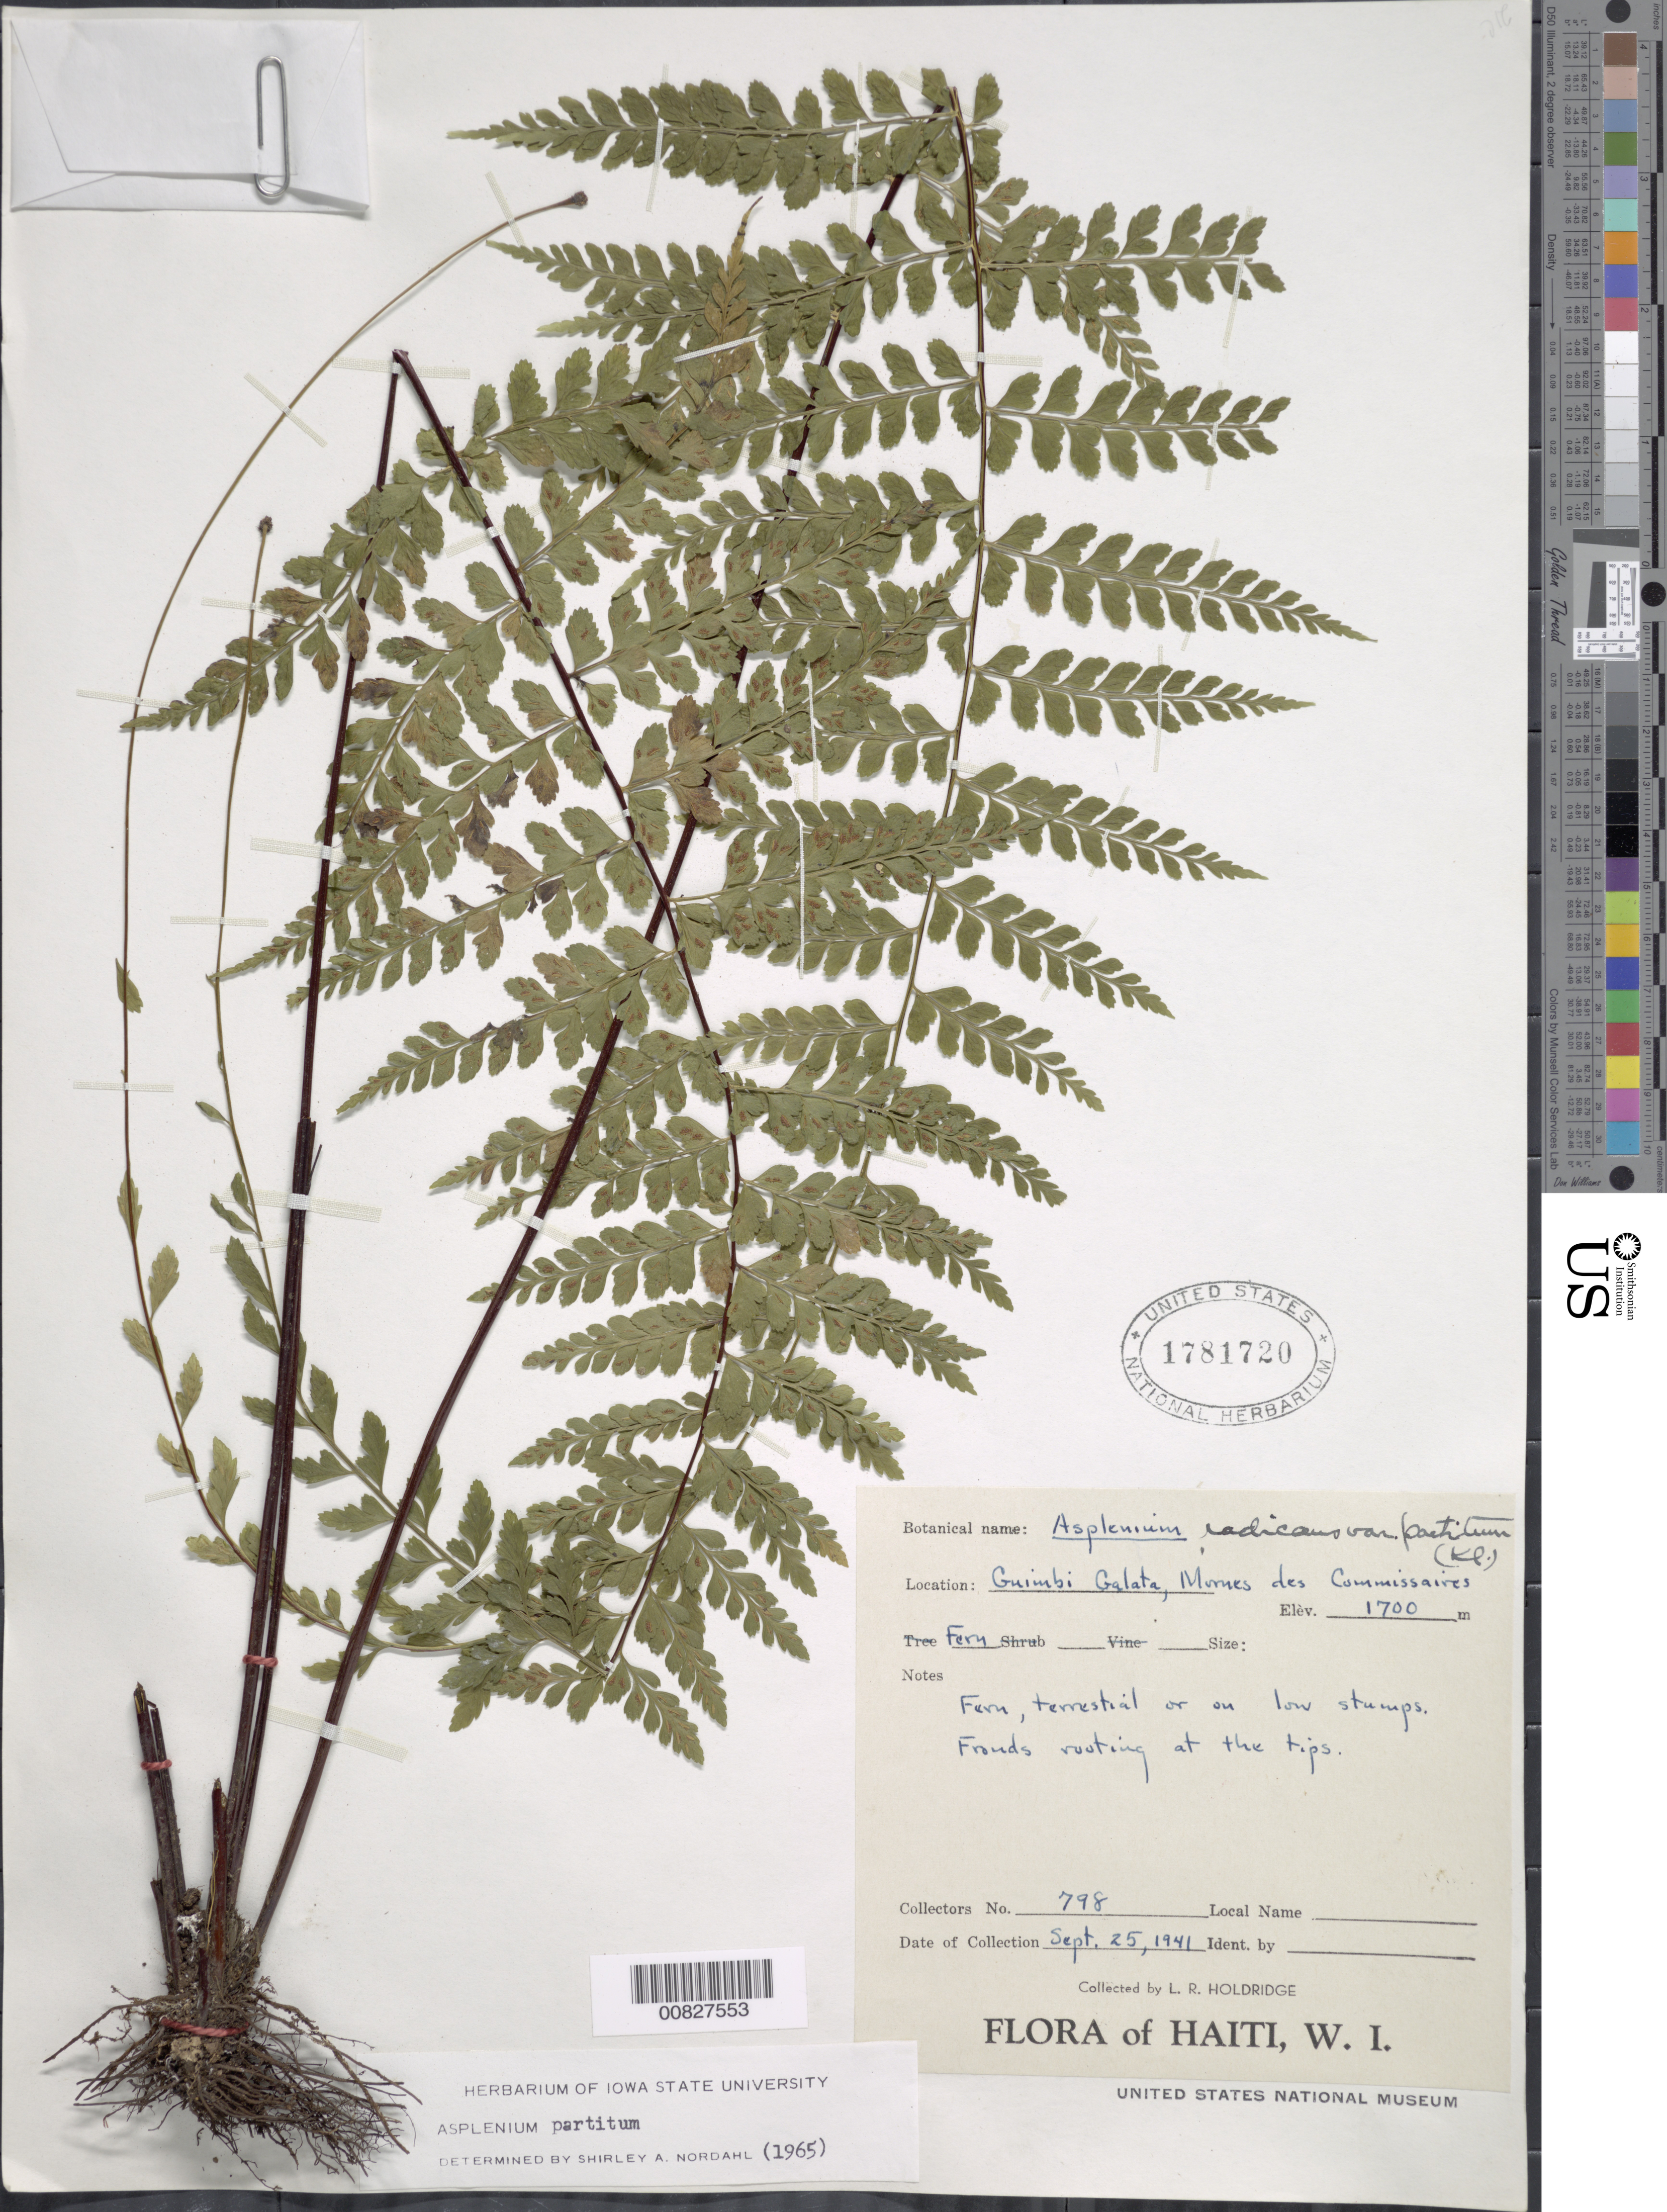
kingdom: Plantae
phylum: Tracheophyta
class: Polypodiopsida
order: Polypodiales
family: Aspleniaceae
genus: Asplenium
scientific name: Asplenium radicans var. dentatum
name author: (Klotzsch) Bonap.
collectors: L. Holdridge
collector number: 798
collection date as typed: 25 Sep 1941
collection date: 1941-09-25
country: Haiti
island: Hispaniola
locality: Guimbi Galata, Mornes des Commissaires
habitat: On low stumps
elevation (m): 1700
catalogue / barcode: US 1781720